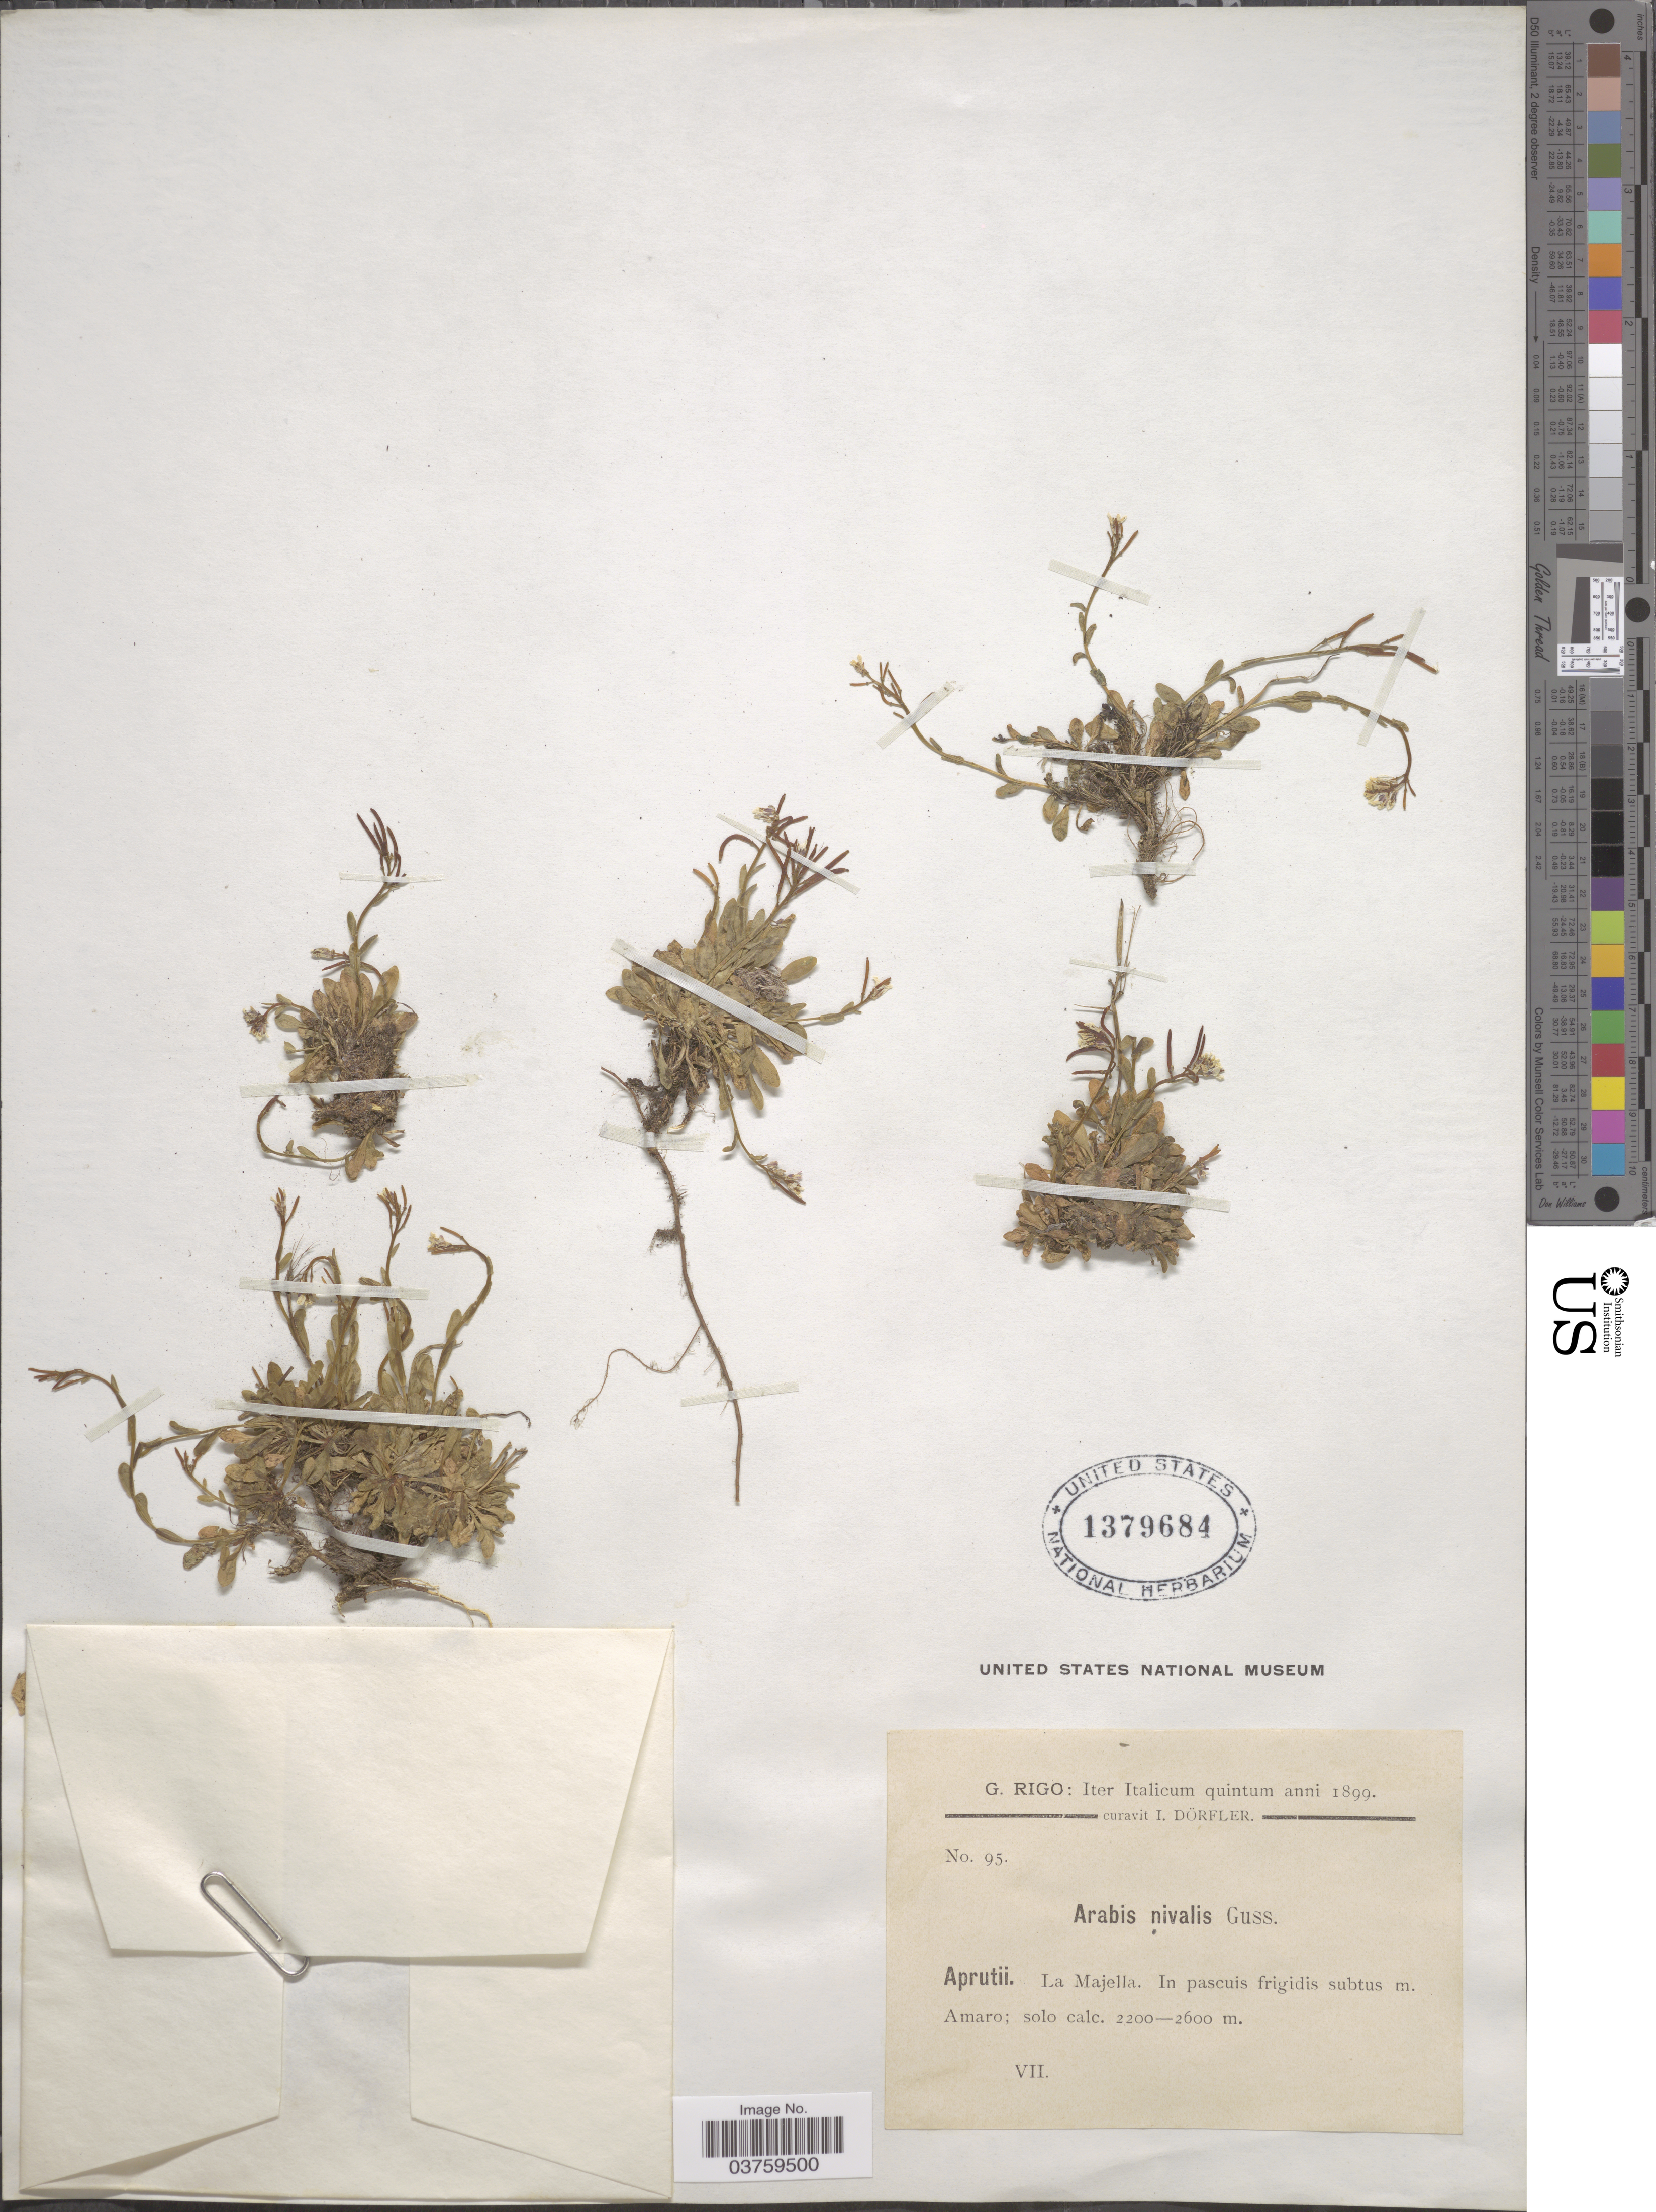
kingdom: Plantae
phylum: Tracheophyta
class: Magnoliopsida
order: Brassicales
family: Brassicaceae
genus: Arabis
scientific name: Arabis nivalis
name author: Gussone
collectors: G. Rigo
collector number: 95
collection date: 1899-07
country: Italy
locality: Iter Italicum. Aprutii. La Majella. In pascuis frigidis subtus m. Amaro.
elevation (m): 2200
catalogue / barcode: US 1379684